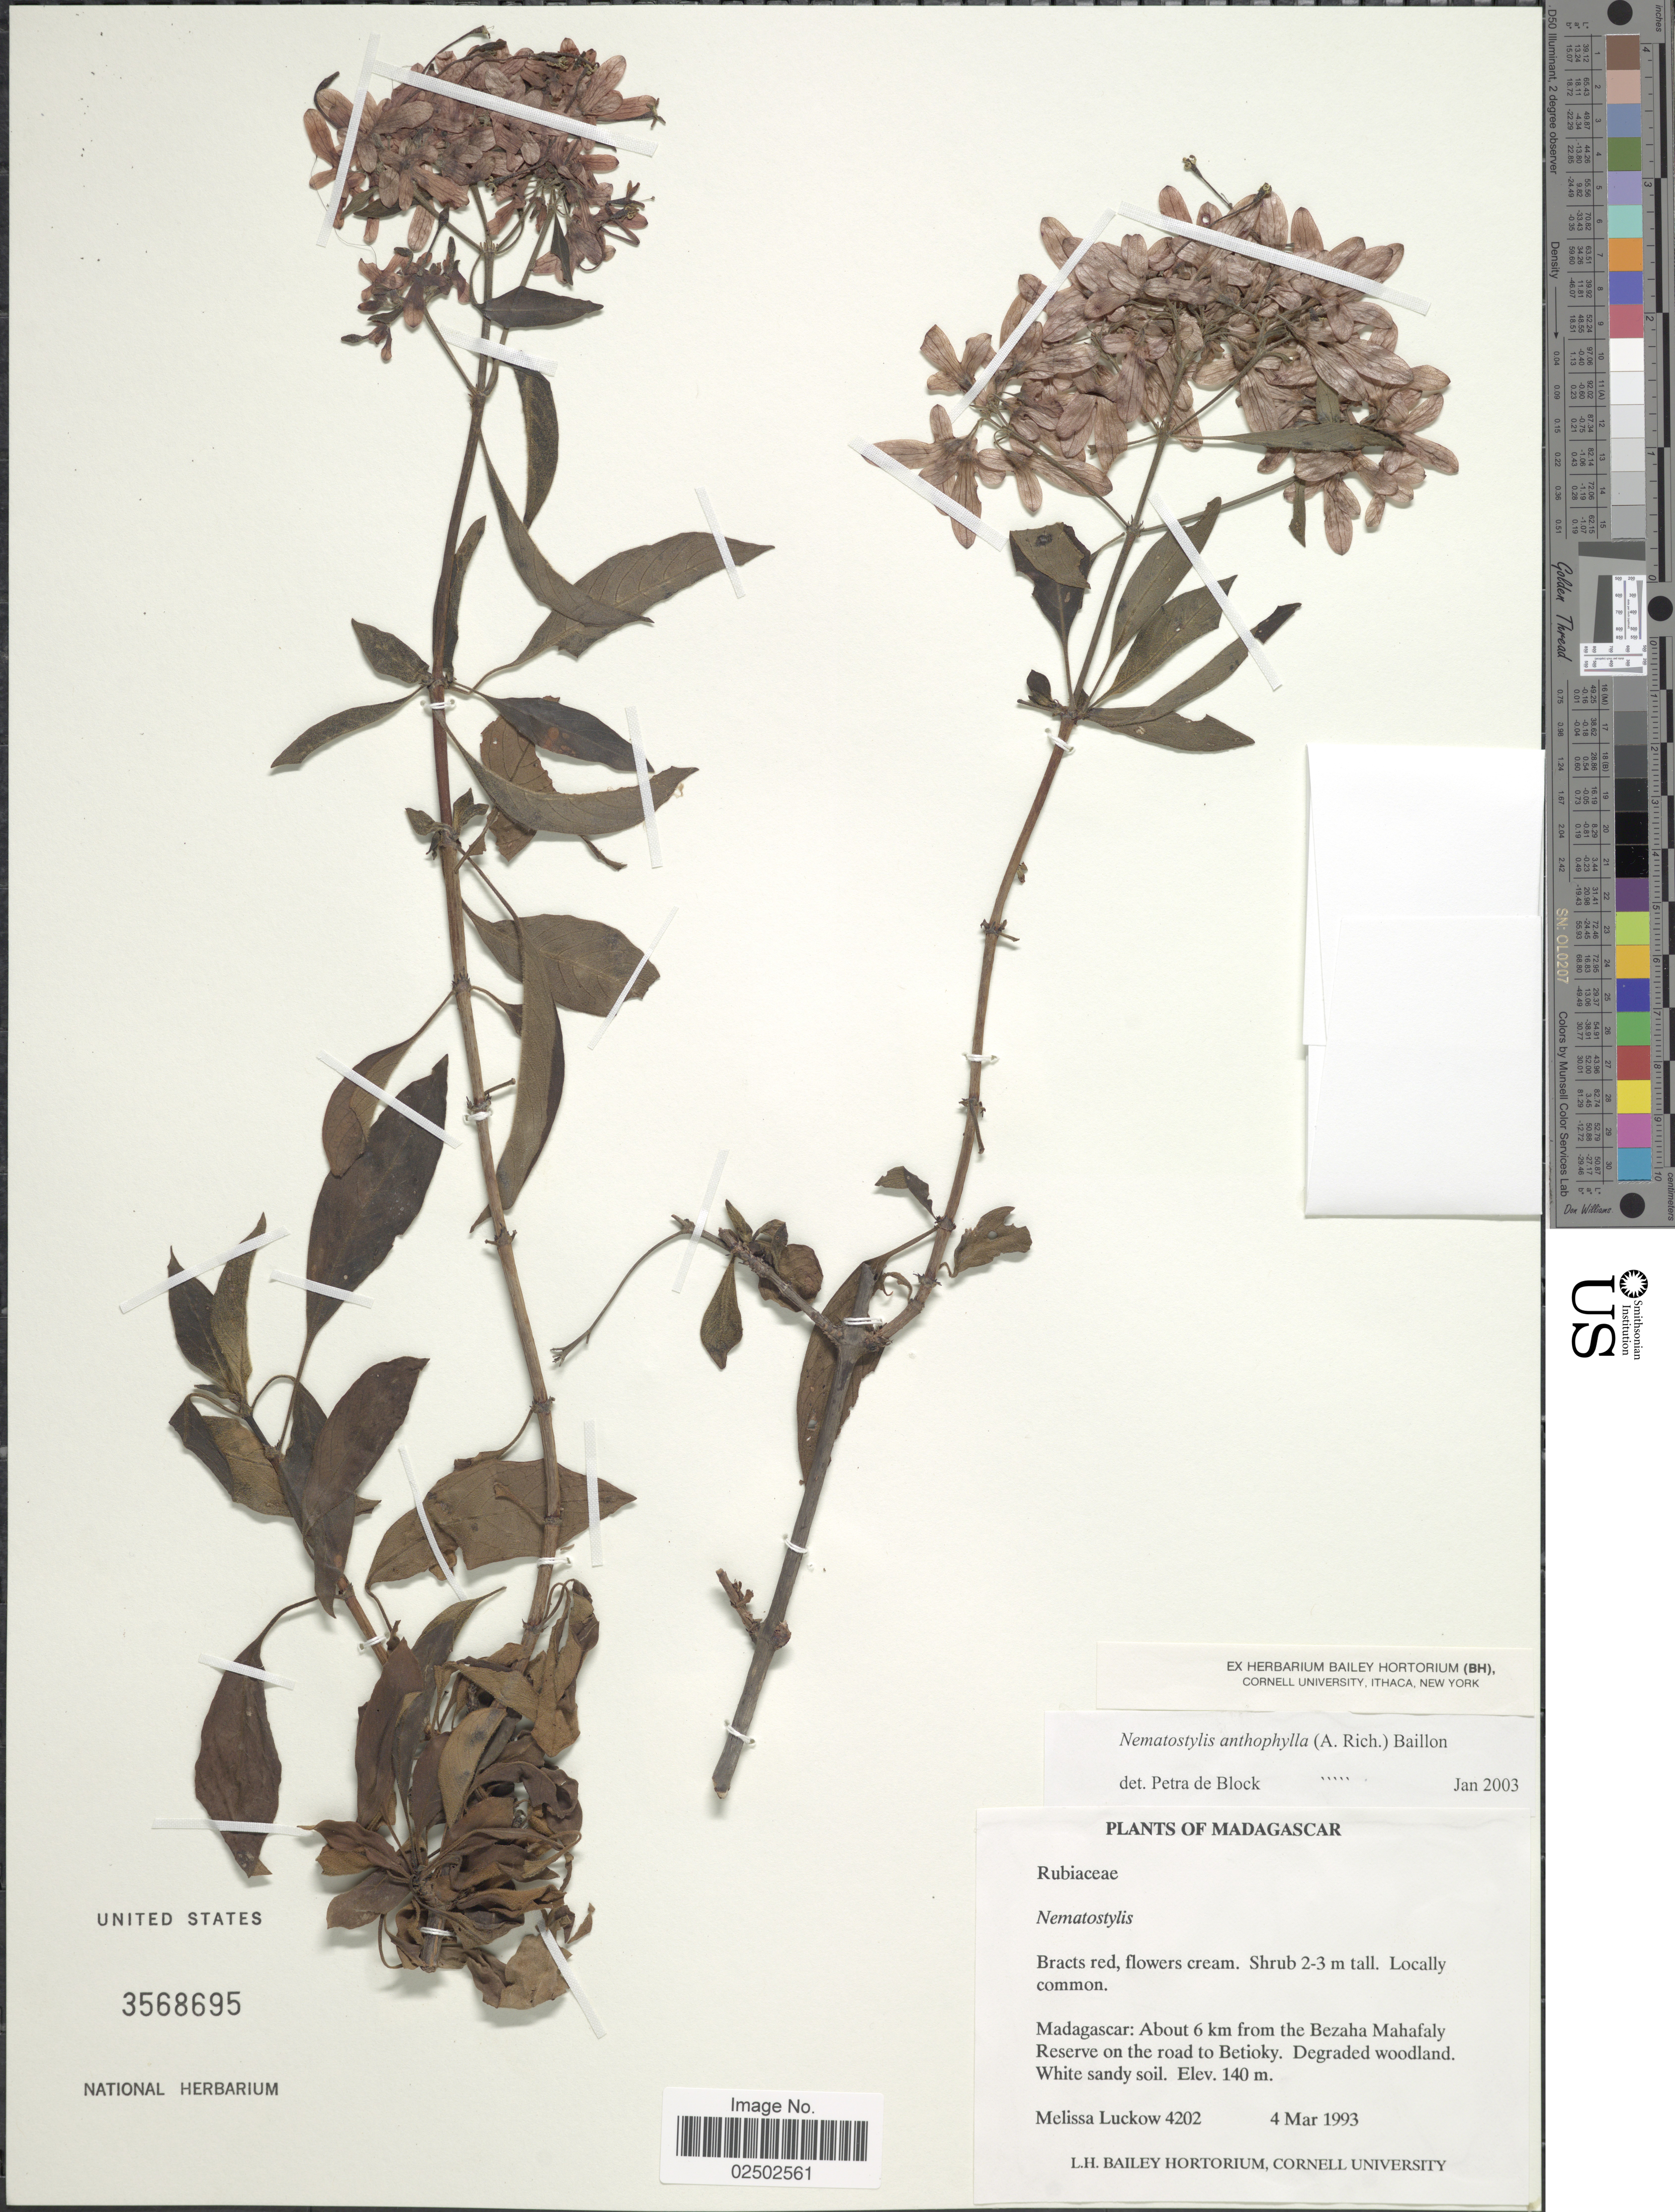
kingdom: Plantae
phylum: Tracheophyta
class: Magnoliopsida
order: Gentianales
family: Rubiaceae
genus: Nematostylis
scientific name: Nematostylis anthophylla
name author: (A. Rich.) Baill.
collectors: M. A. Luckow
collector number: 4202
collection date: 1993-03-04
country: Madagascar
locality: About 6 km from the Bezaha Mahafaly Reserve on the road to Betioky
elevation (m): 140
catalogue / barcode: US 3569695